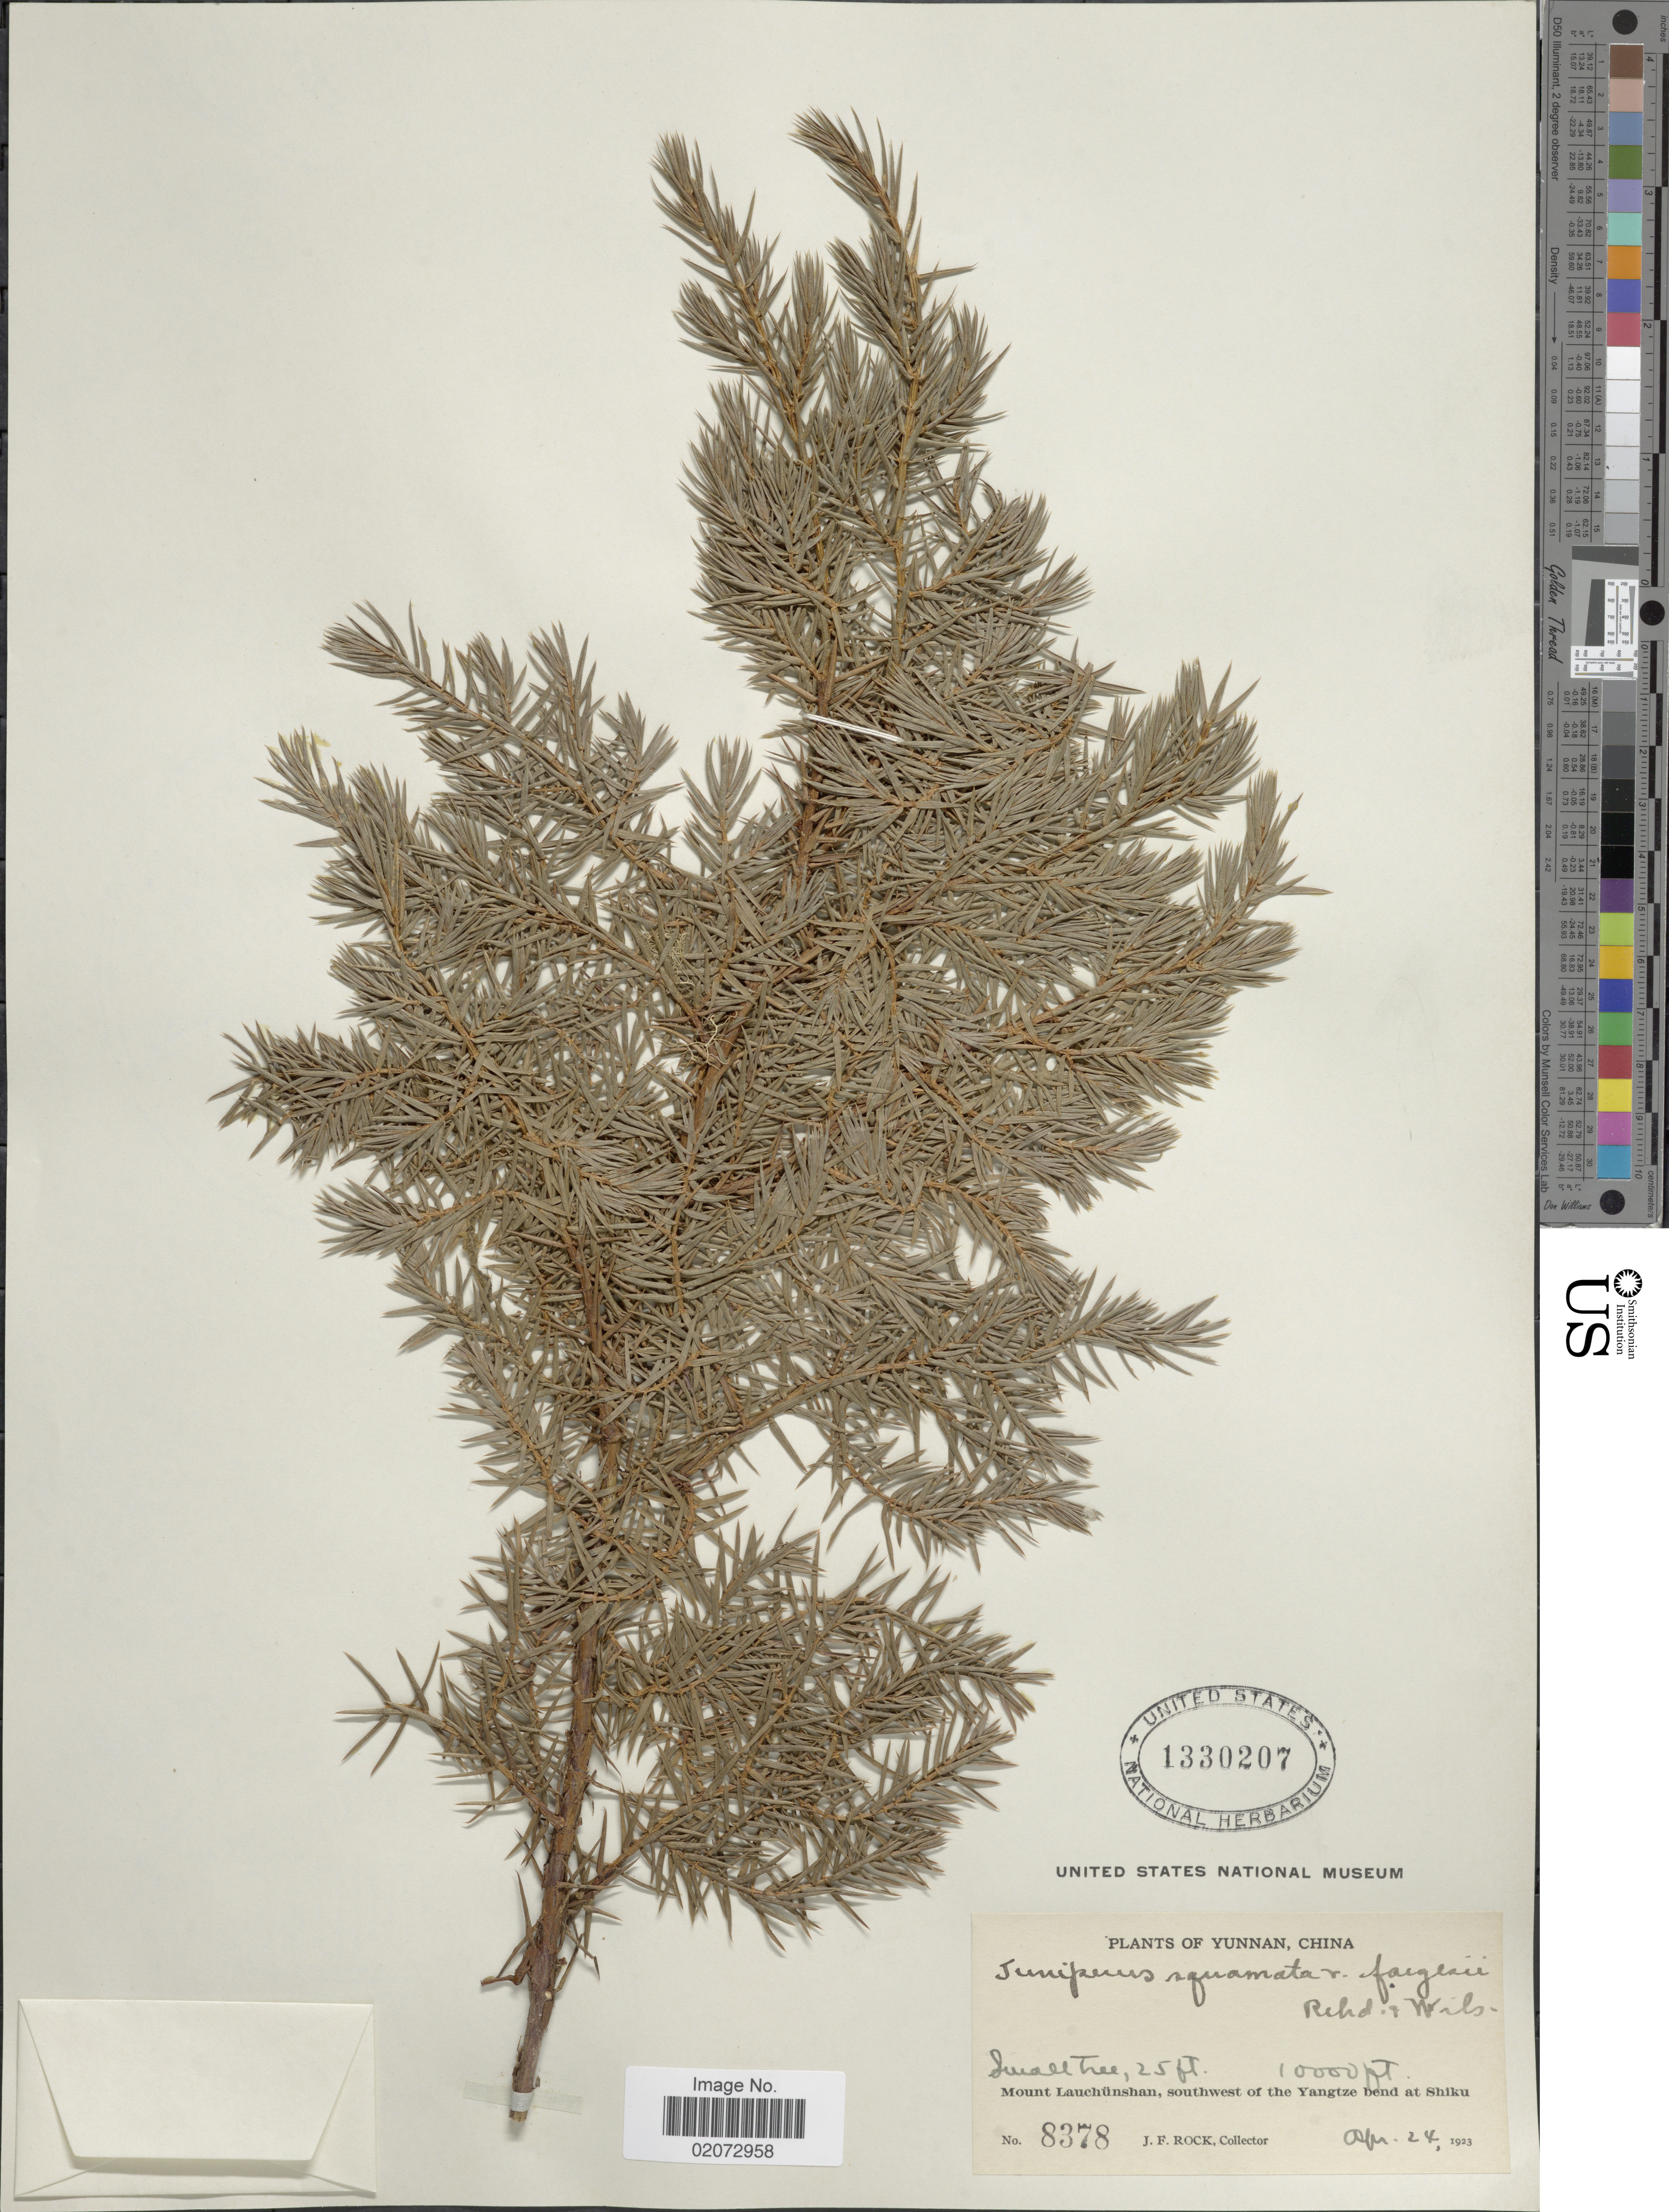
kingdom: Plantae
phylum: Tracheophyta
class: Pinopsida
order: Pinales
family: Cupressaceae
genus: Juniperus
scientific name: Juniperus squamata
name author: Buch.-Ham. ex D. Don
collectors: J. Rock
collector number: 8378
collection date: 1923-04-24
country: China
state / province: Yunnan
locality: Yunnan, China, Mount Lauchunshun, southwest of the Yangtze bend at Shiku.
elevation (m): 3048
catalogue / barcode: US 1330207